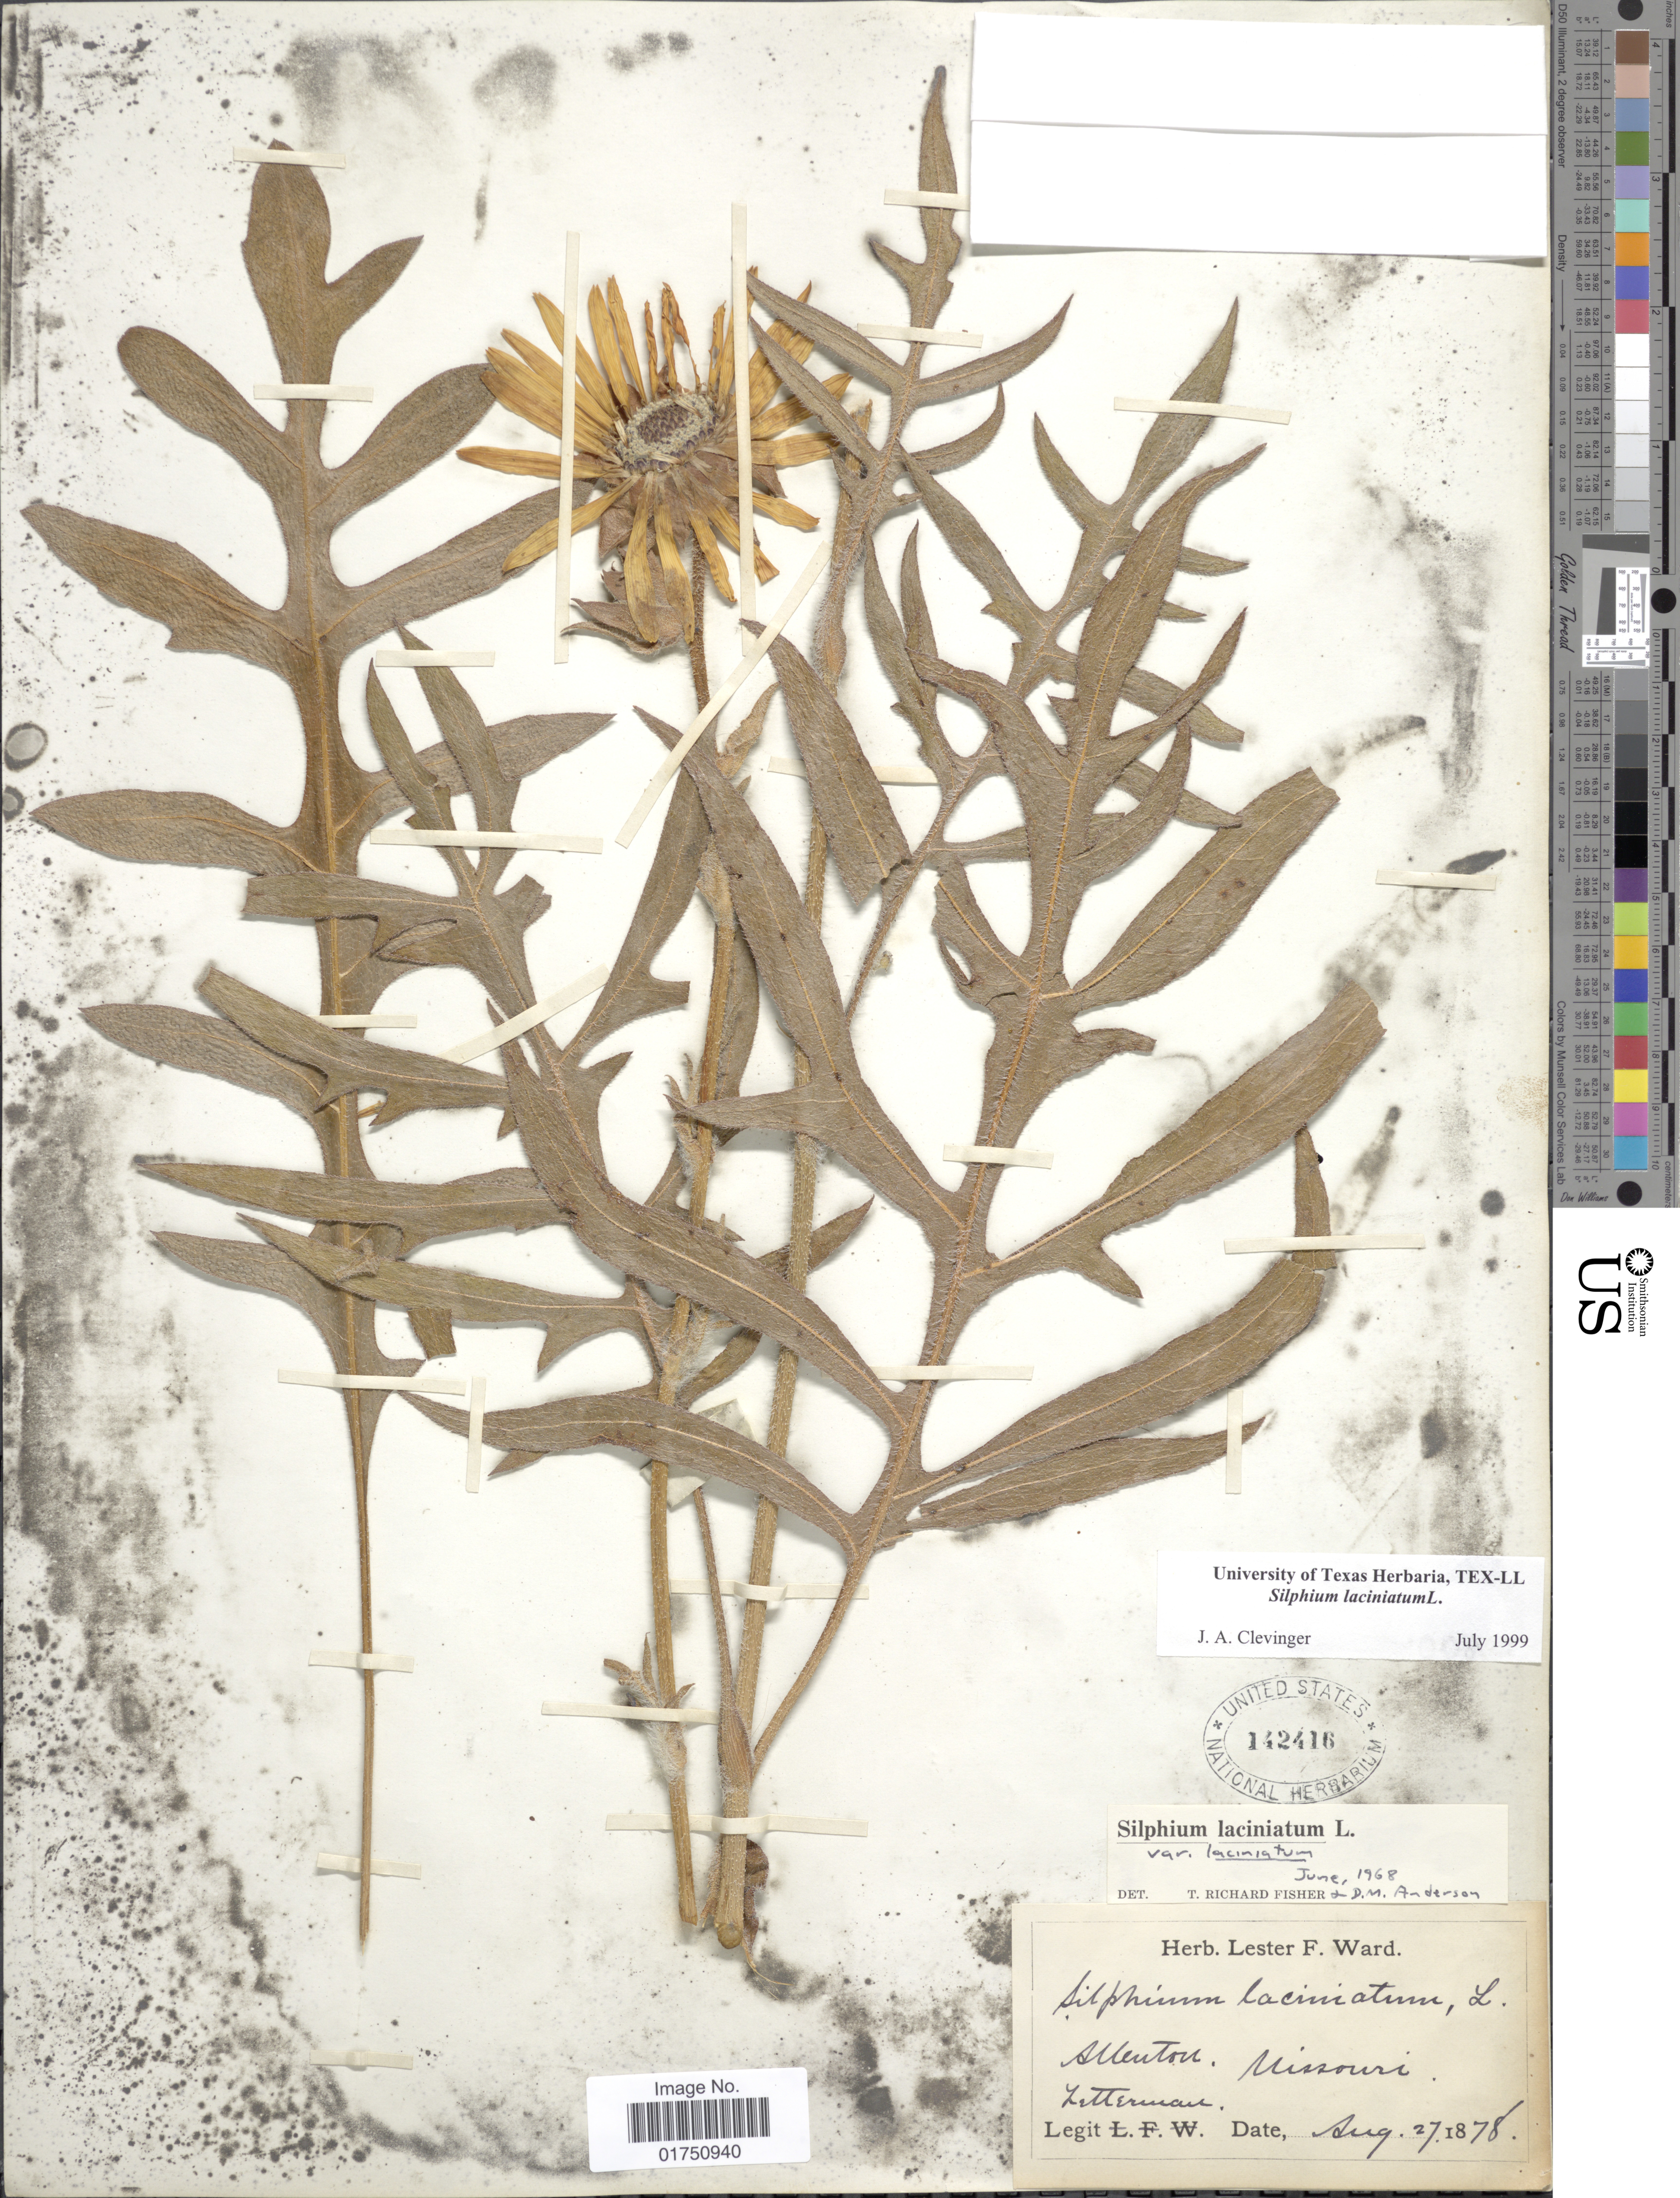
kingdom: Plantae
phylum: Tracheophyta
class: Magnoliopsida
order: Asterales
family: Asteraceae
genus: Silphium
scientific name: Silphium laciniatum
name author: L.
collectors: Letterman, --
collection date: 1878-08-27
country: United States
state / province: Missouri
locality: Allenton, Missouri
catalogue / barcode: US 142416